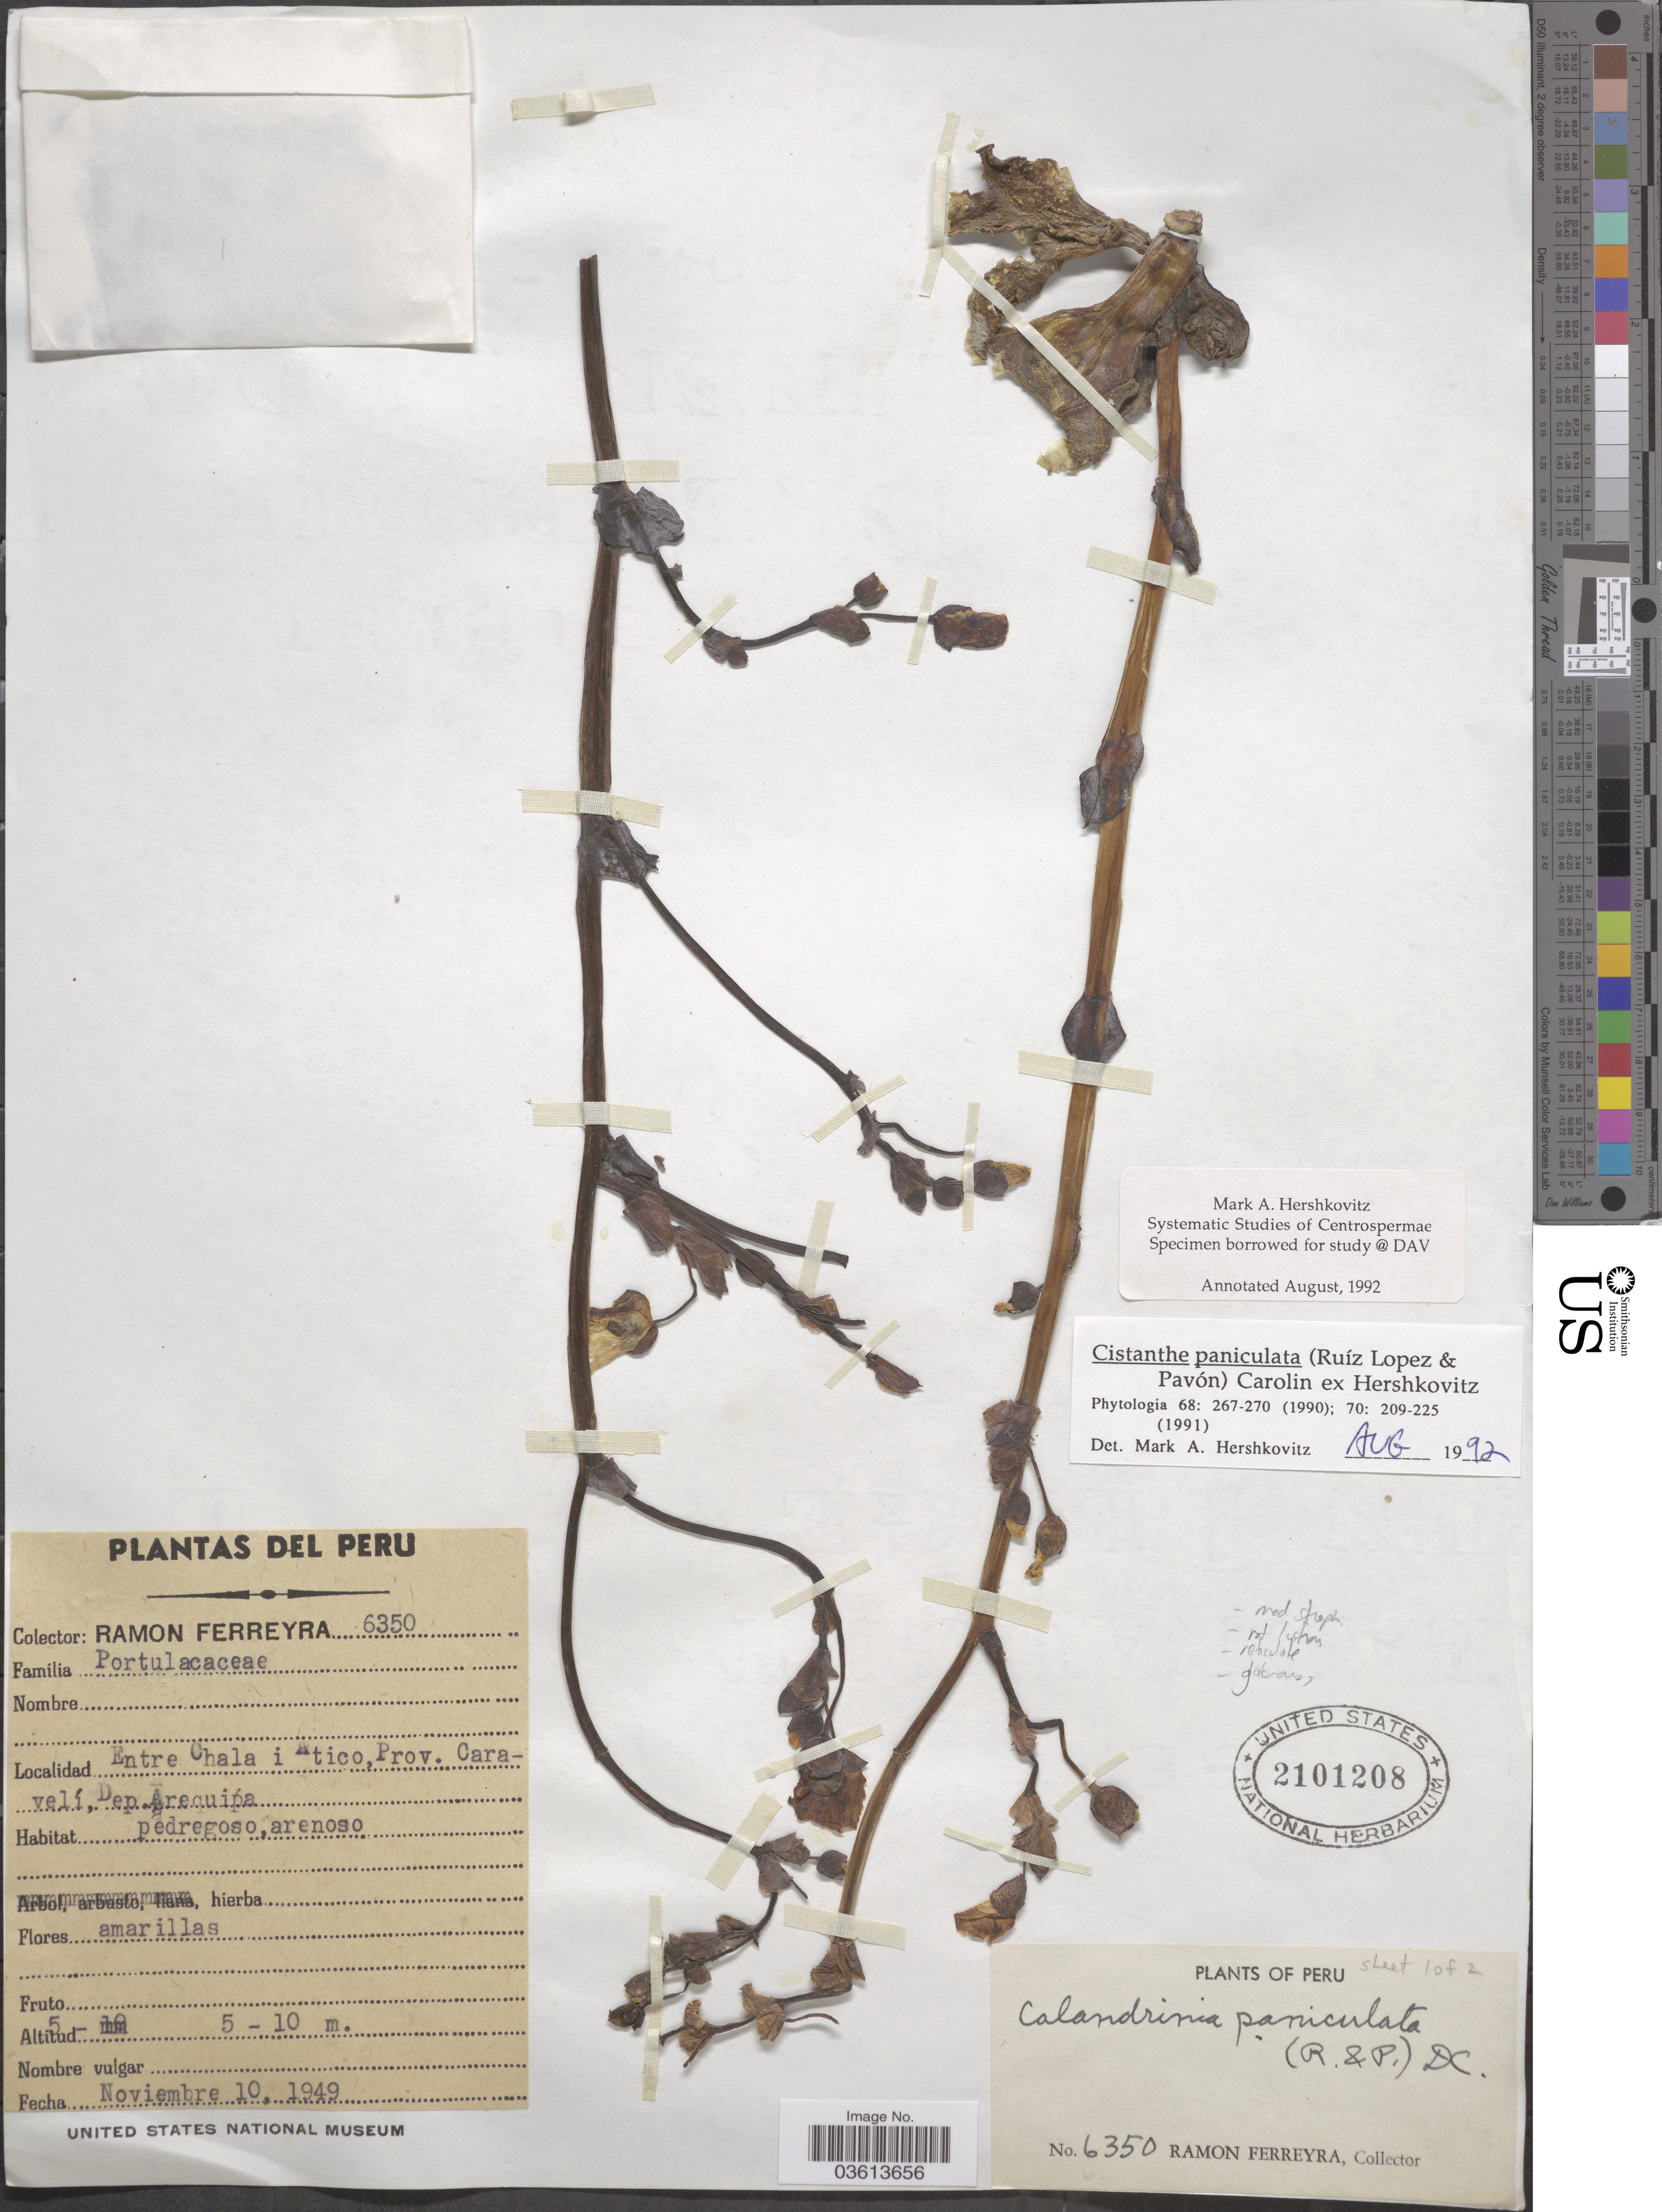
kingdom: Plantae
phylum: Tracheophyta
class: Magnoliopsida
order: Caryophyllales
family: Montiaceae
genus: Cistanthe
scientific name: Cistanthe paniculata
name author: (DC.) Carolin ex Hershk.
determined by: Hershkovitz, M. A.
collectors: R. A. Ferreyra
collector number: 6350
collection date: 1949-11-10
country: Peru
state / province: Arequipa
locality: Entre Chala i Atico, Prov. Caravelí, Dep. Arequipa.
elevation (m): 5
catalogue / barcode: US 2101208